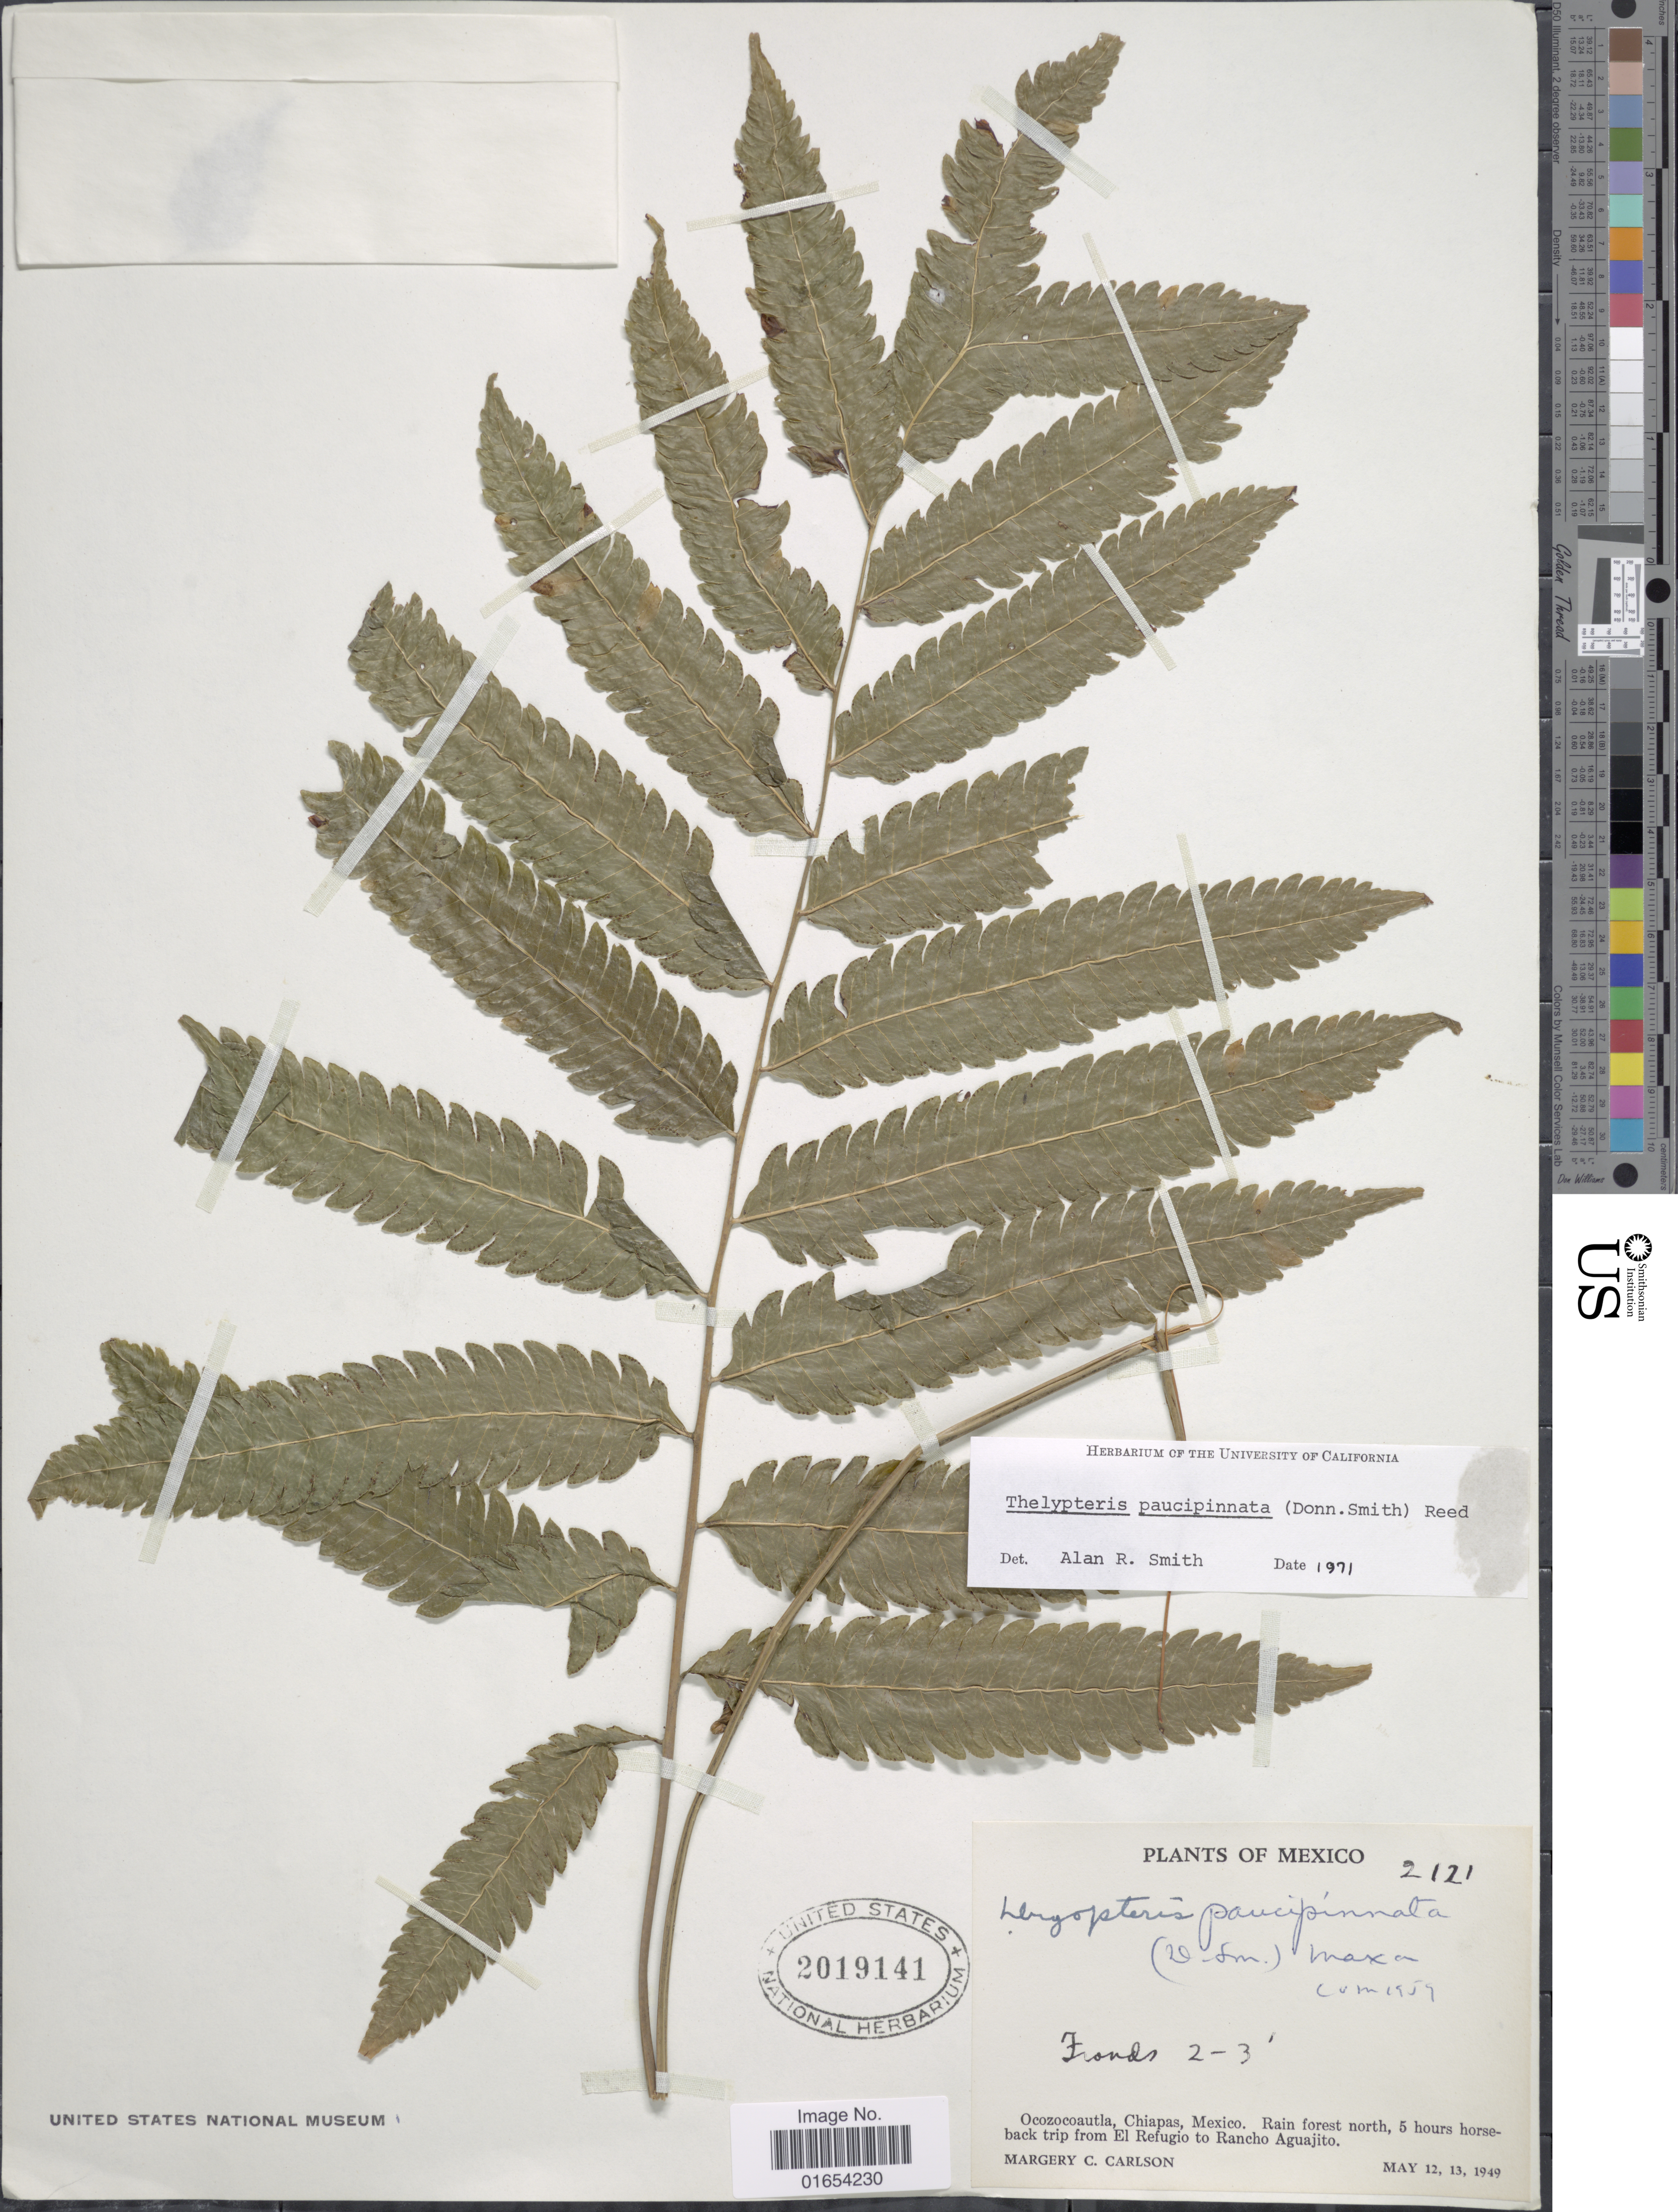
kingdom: Plantae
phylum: Tracheophyta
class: Polypodiopsida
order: Polypodiales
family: Thelypteridaceae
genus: Goniopteris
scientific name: Goniopteris paucipinnata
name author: (Donn. Sm.) Salino & T.E. Almeida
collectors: M. C. Carlson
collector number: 2121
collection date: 1949-05-12/1949-05-13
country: Mexico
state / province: Chiapas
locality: Ocozocoautla. Rain forest north, 5 hours horseback trip from El Refugio to Rancho Aguajito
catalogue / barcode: US 2019141